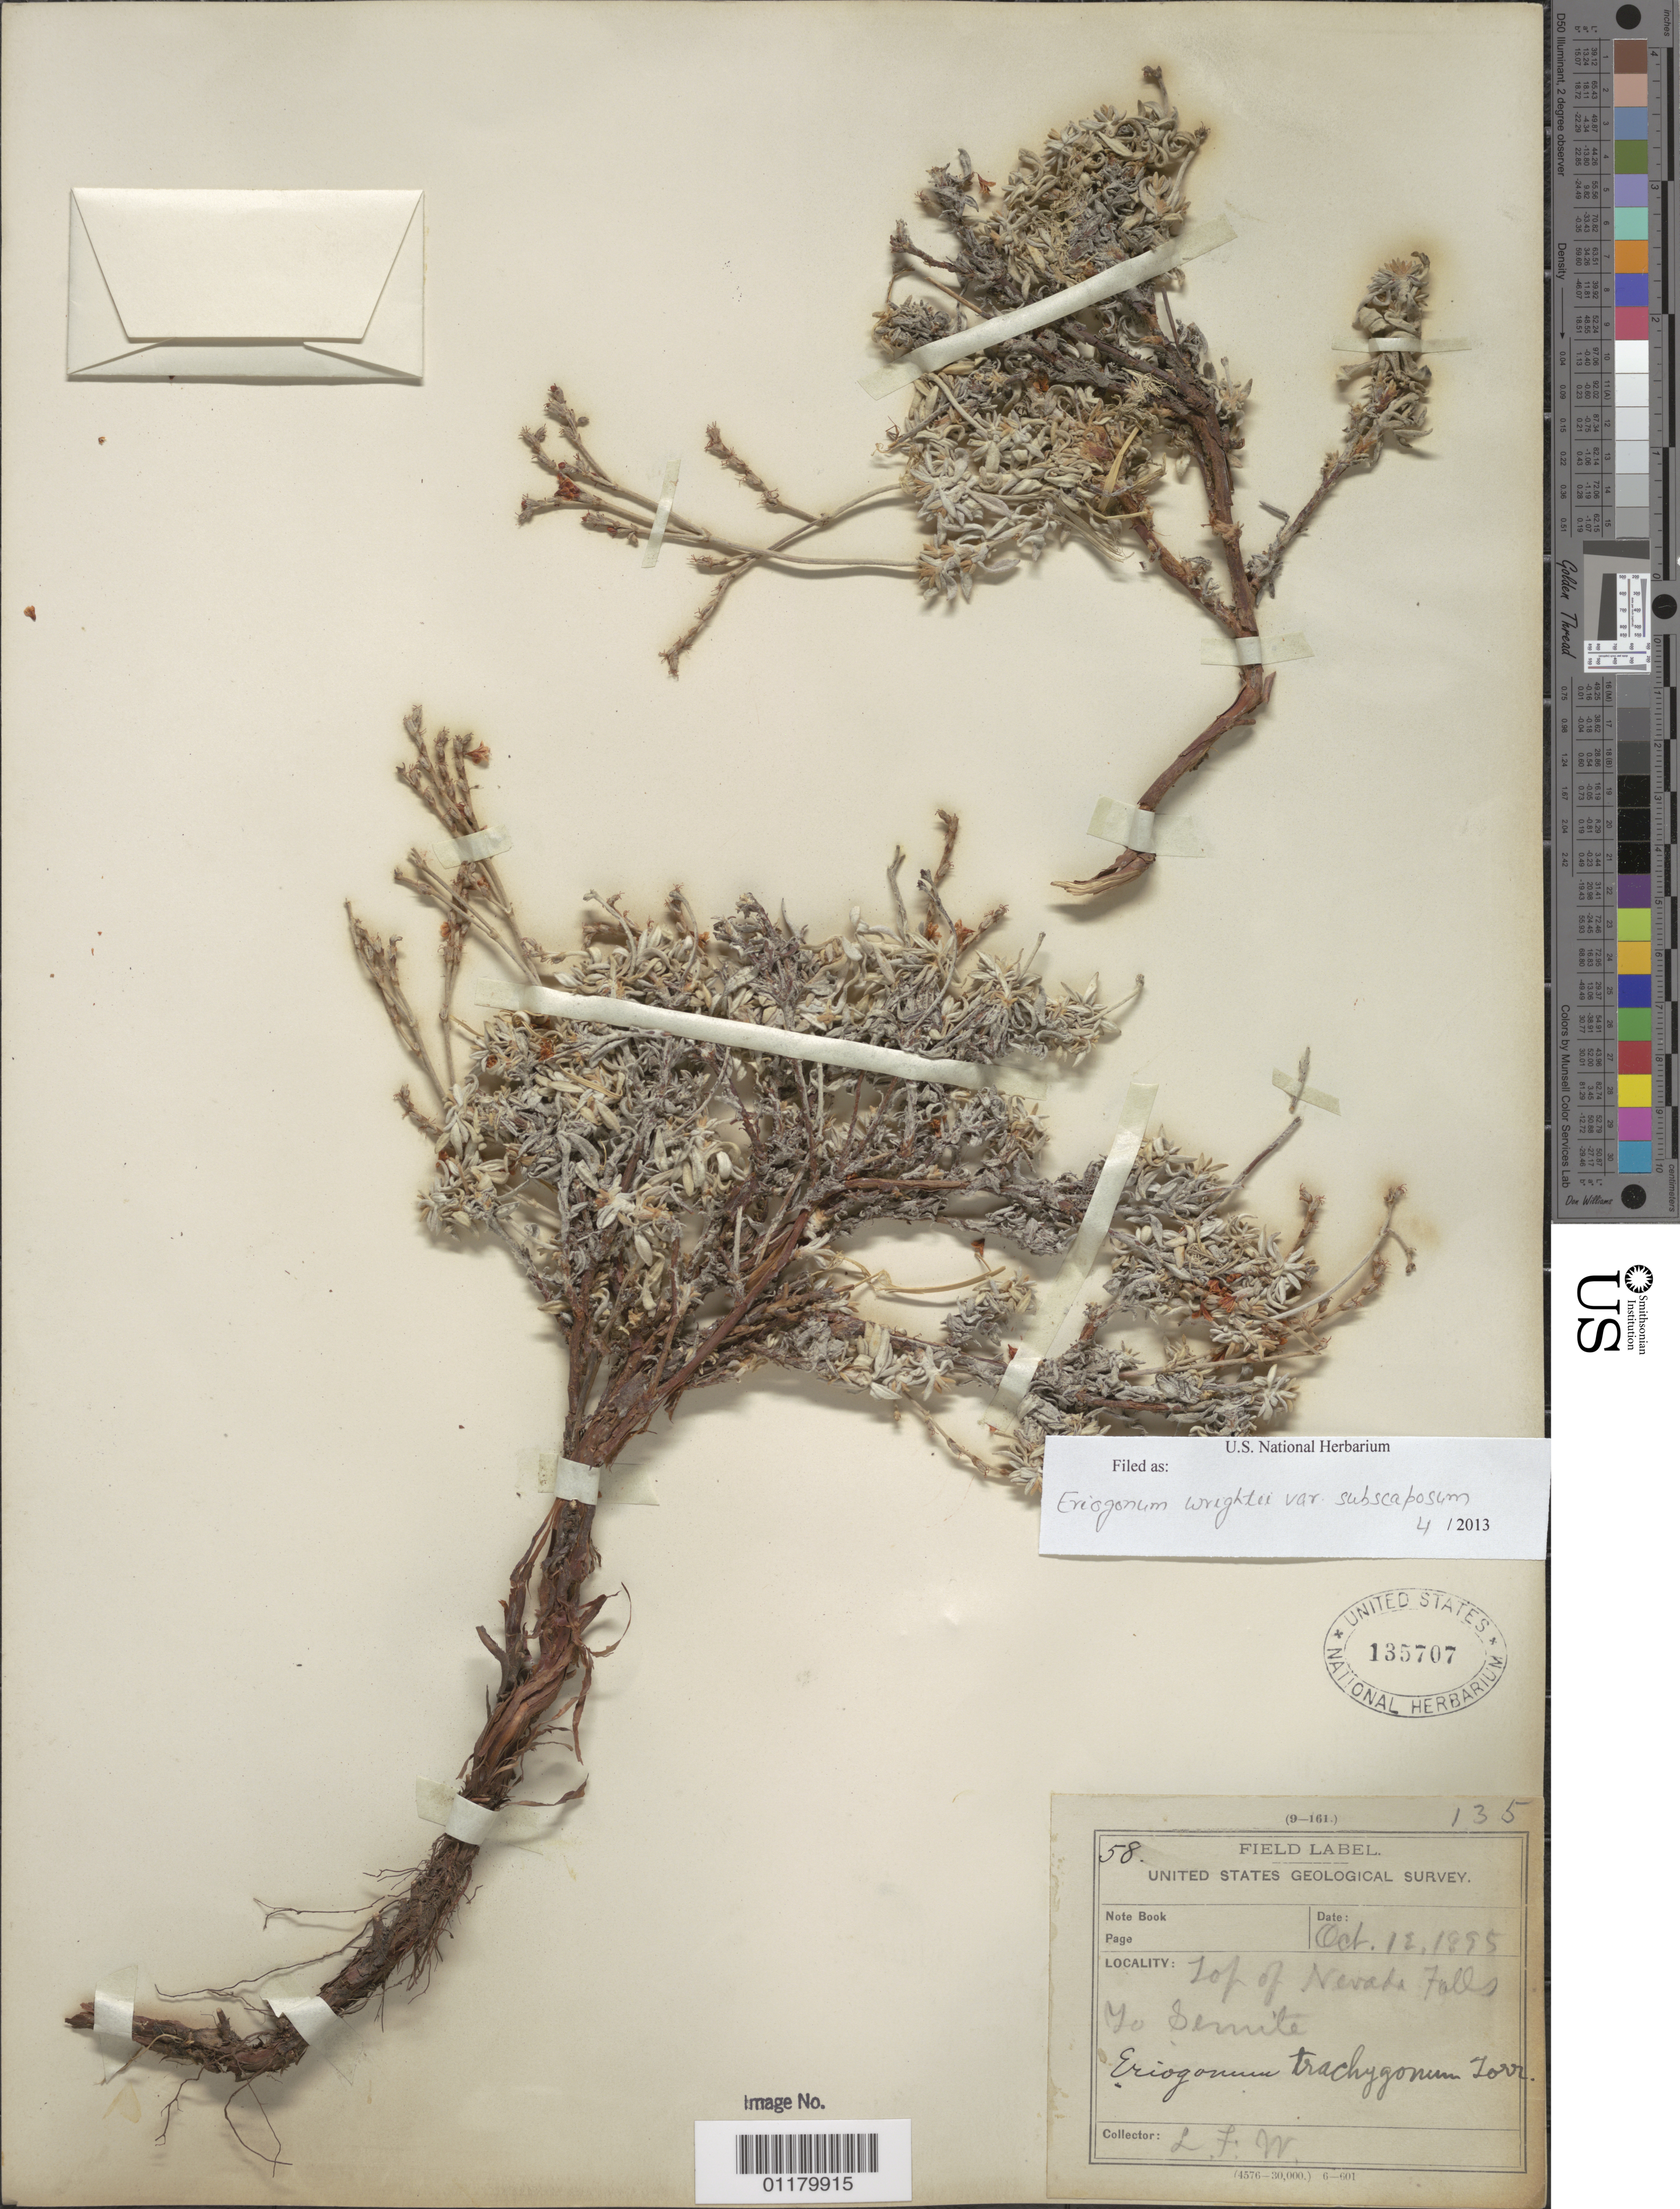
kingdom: Plantae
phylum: Tracheophyta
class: Magnoliopsida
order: Caryophyllales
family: Polygonaceae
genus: Eriogonum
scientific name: Eriogonum wrightii var. subscaposum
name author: S. Watson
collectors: L. F. Ward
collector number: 58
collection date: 1895-10-12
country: United States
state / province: California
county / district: Mariposa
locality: Top of Nevada Falls, Yosemite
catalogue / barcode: US 135707